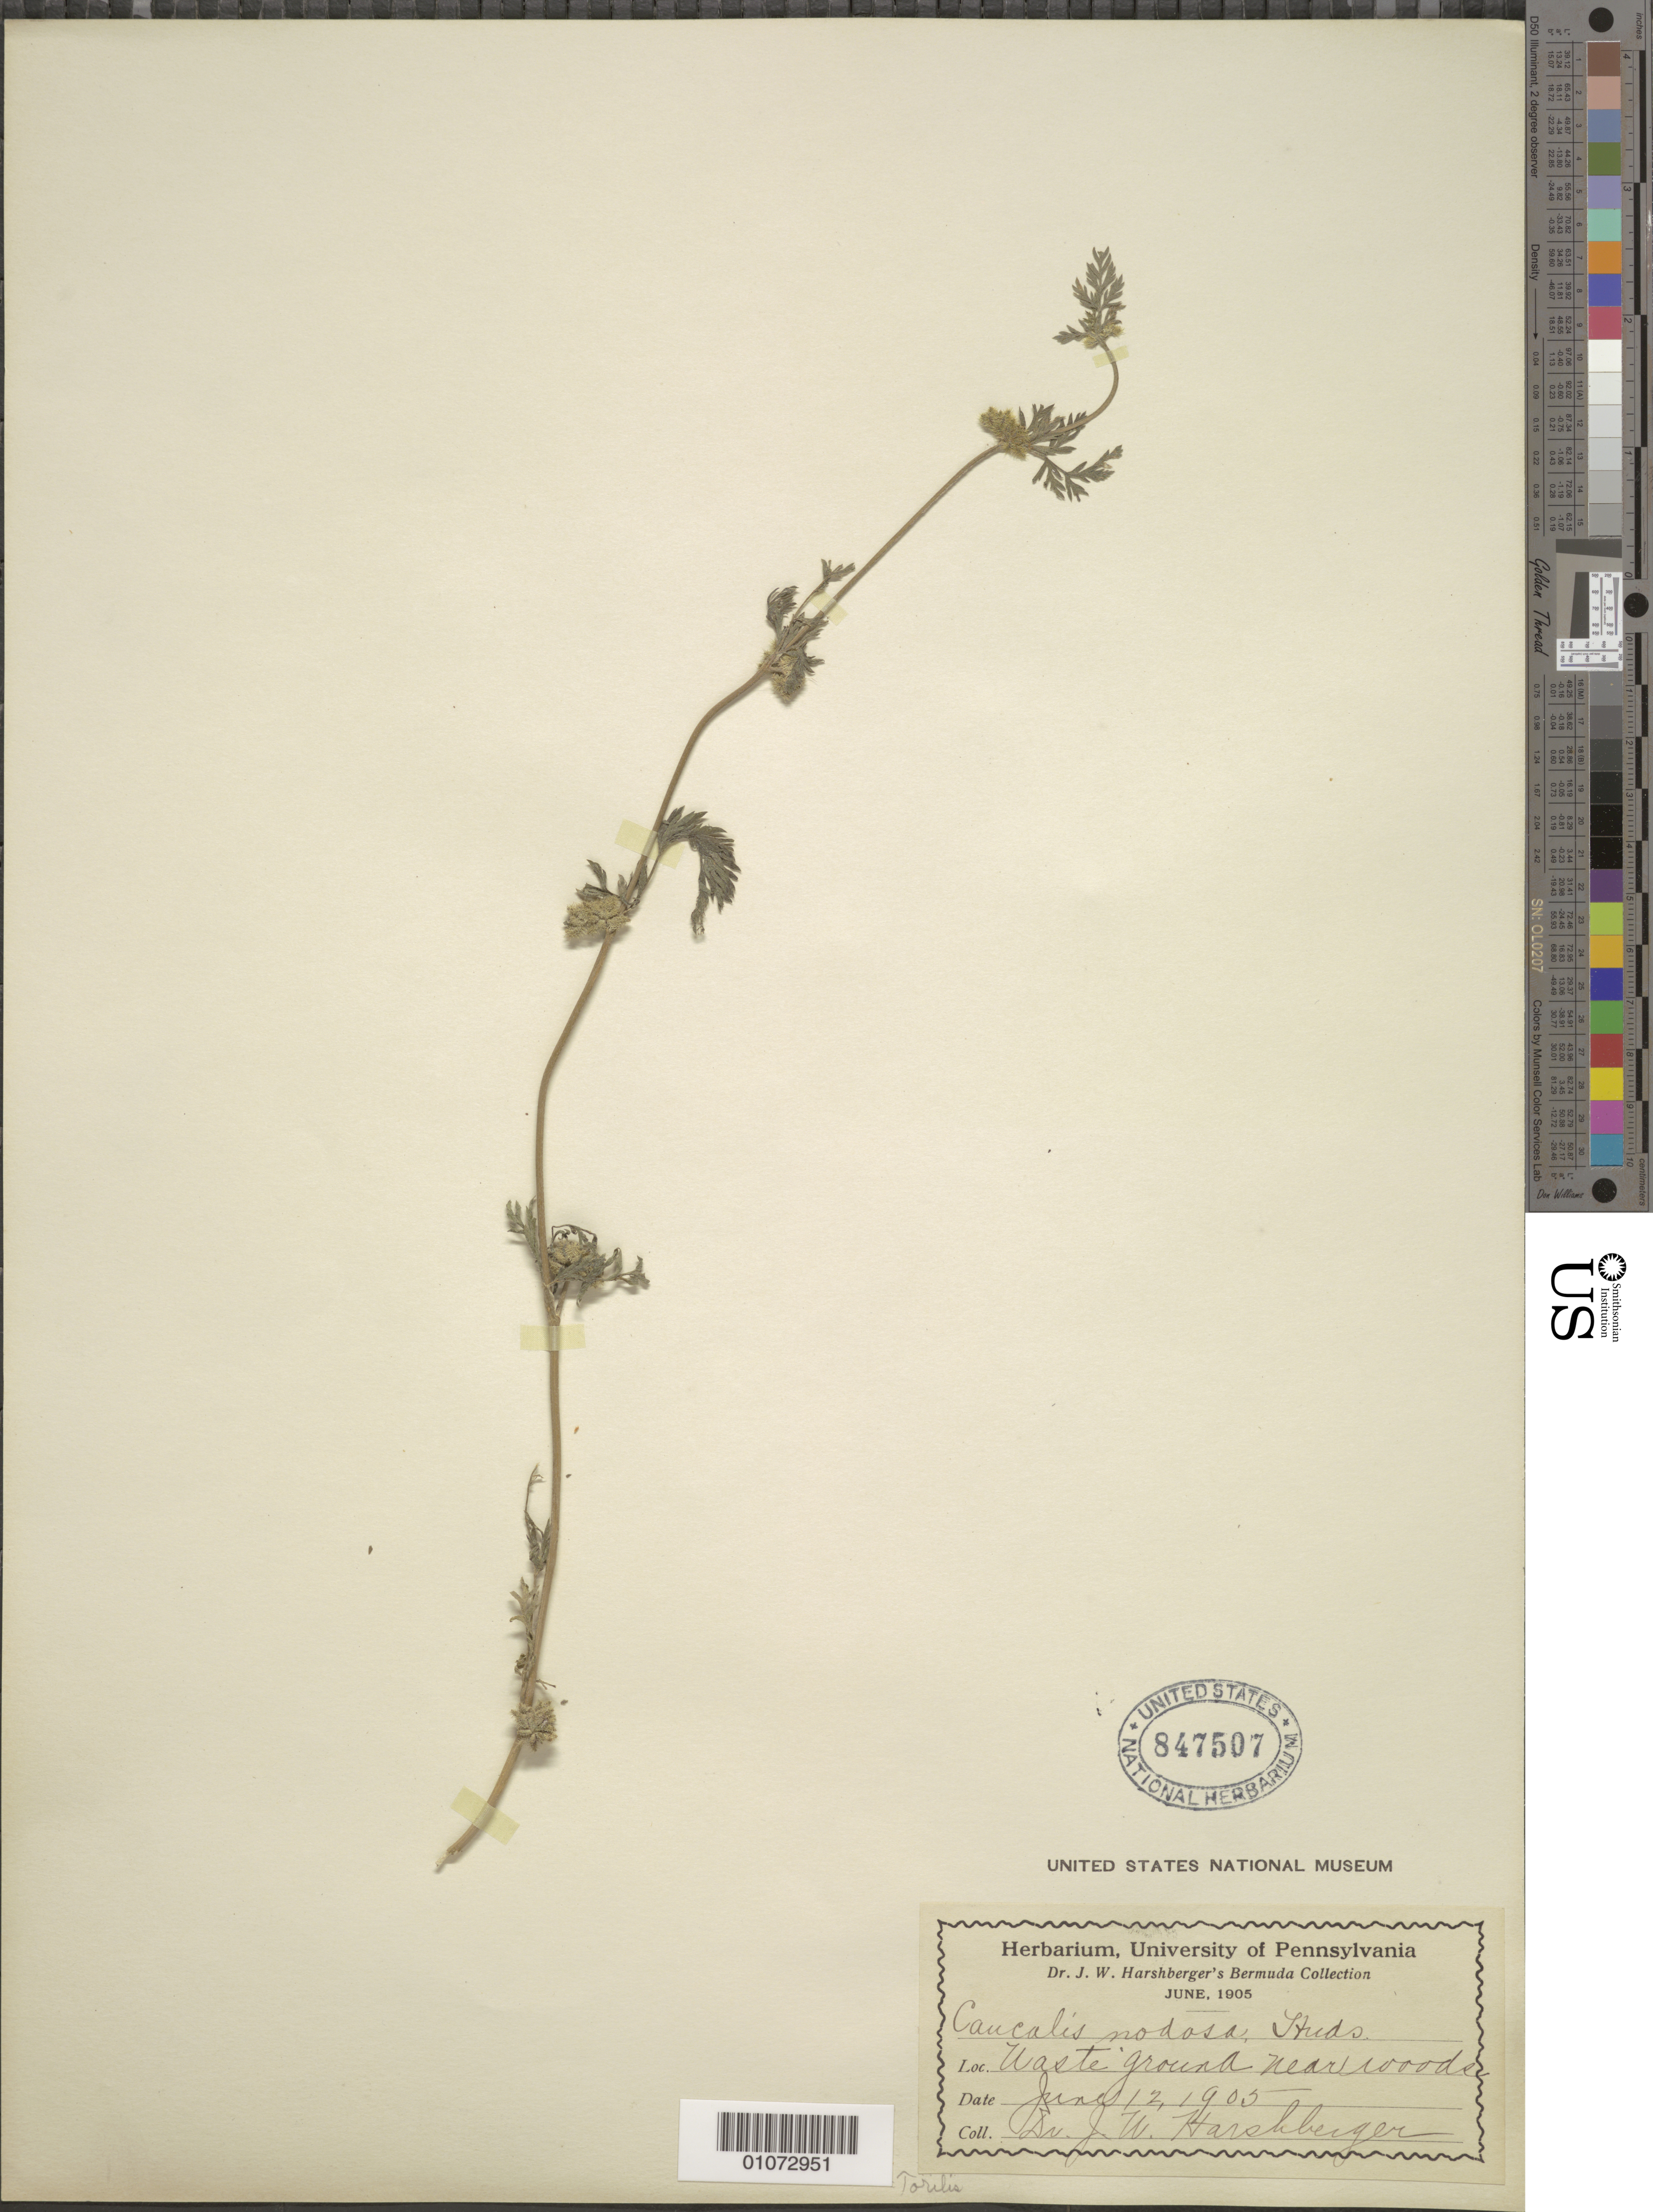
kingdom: Plantae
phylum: Tracheophyta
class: Magnoliopsida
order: Apiales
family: Apiaceae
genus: Torilis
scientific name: Torilis nodosa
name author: (L.) Gaertn.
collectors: J. A. Harshberger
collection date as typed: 12 Jun 1905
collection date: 1905-06-12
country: Bermuda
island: Bermuda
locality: Waste ground near woods.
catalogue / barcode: US 847507